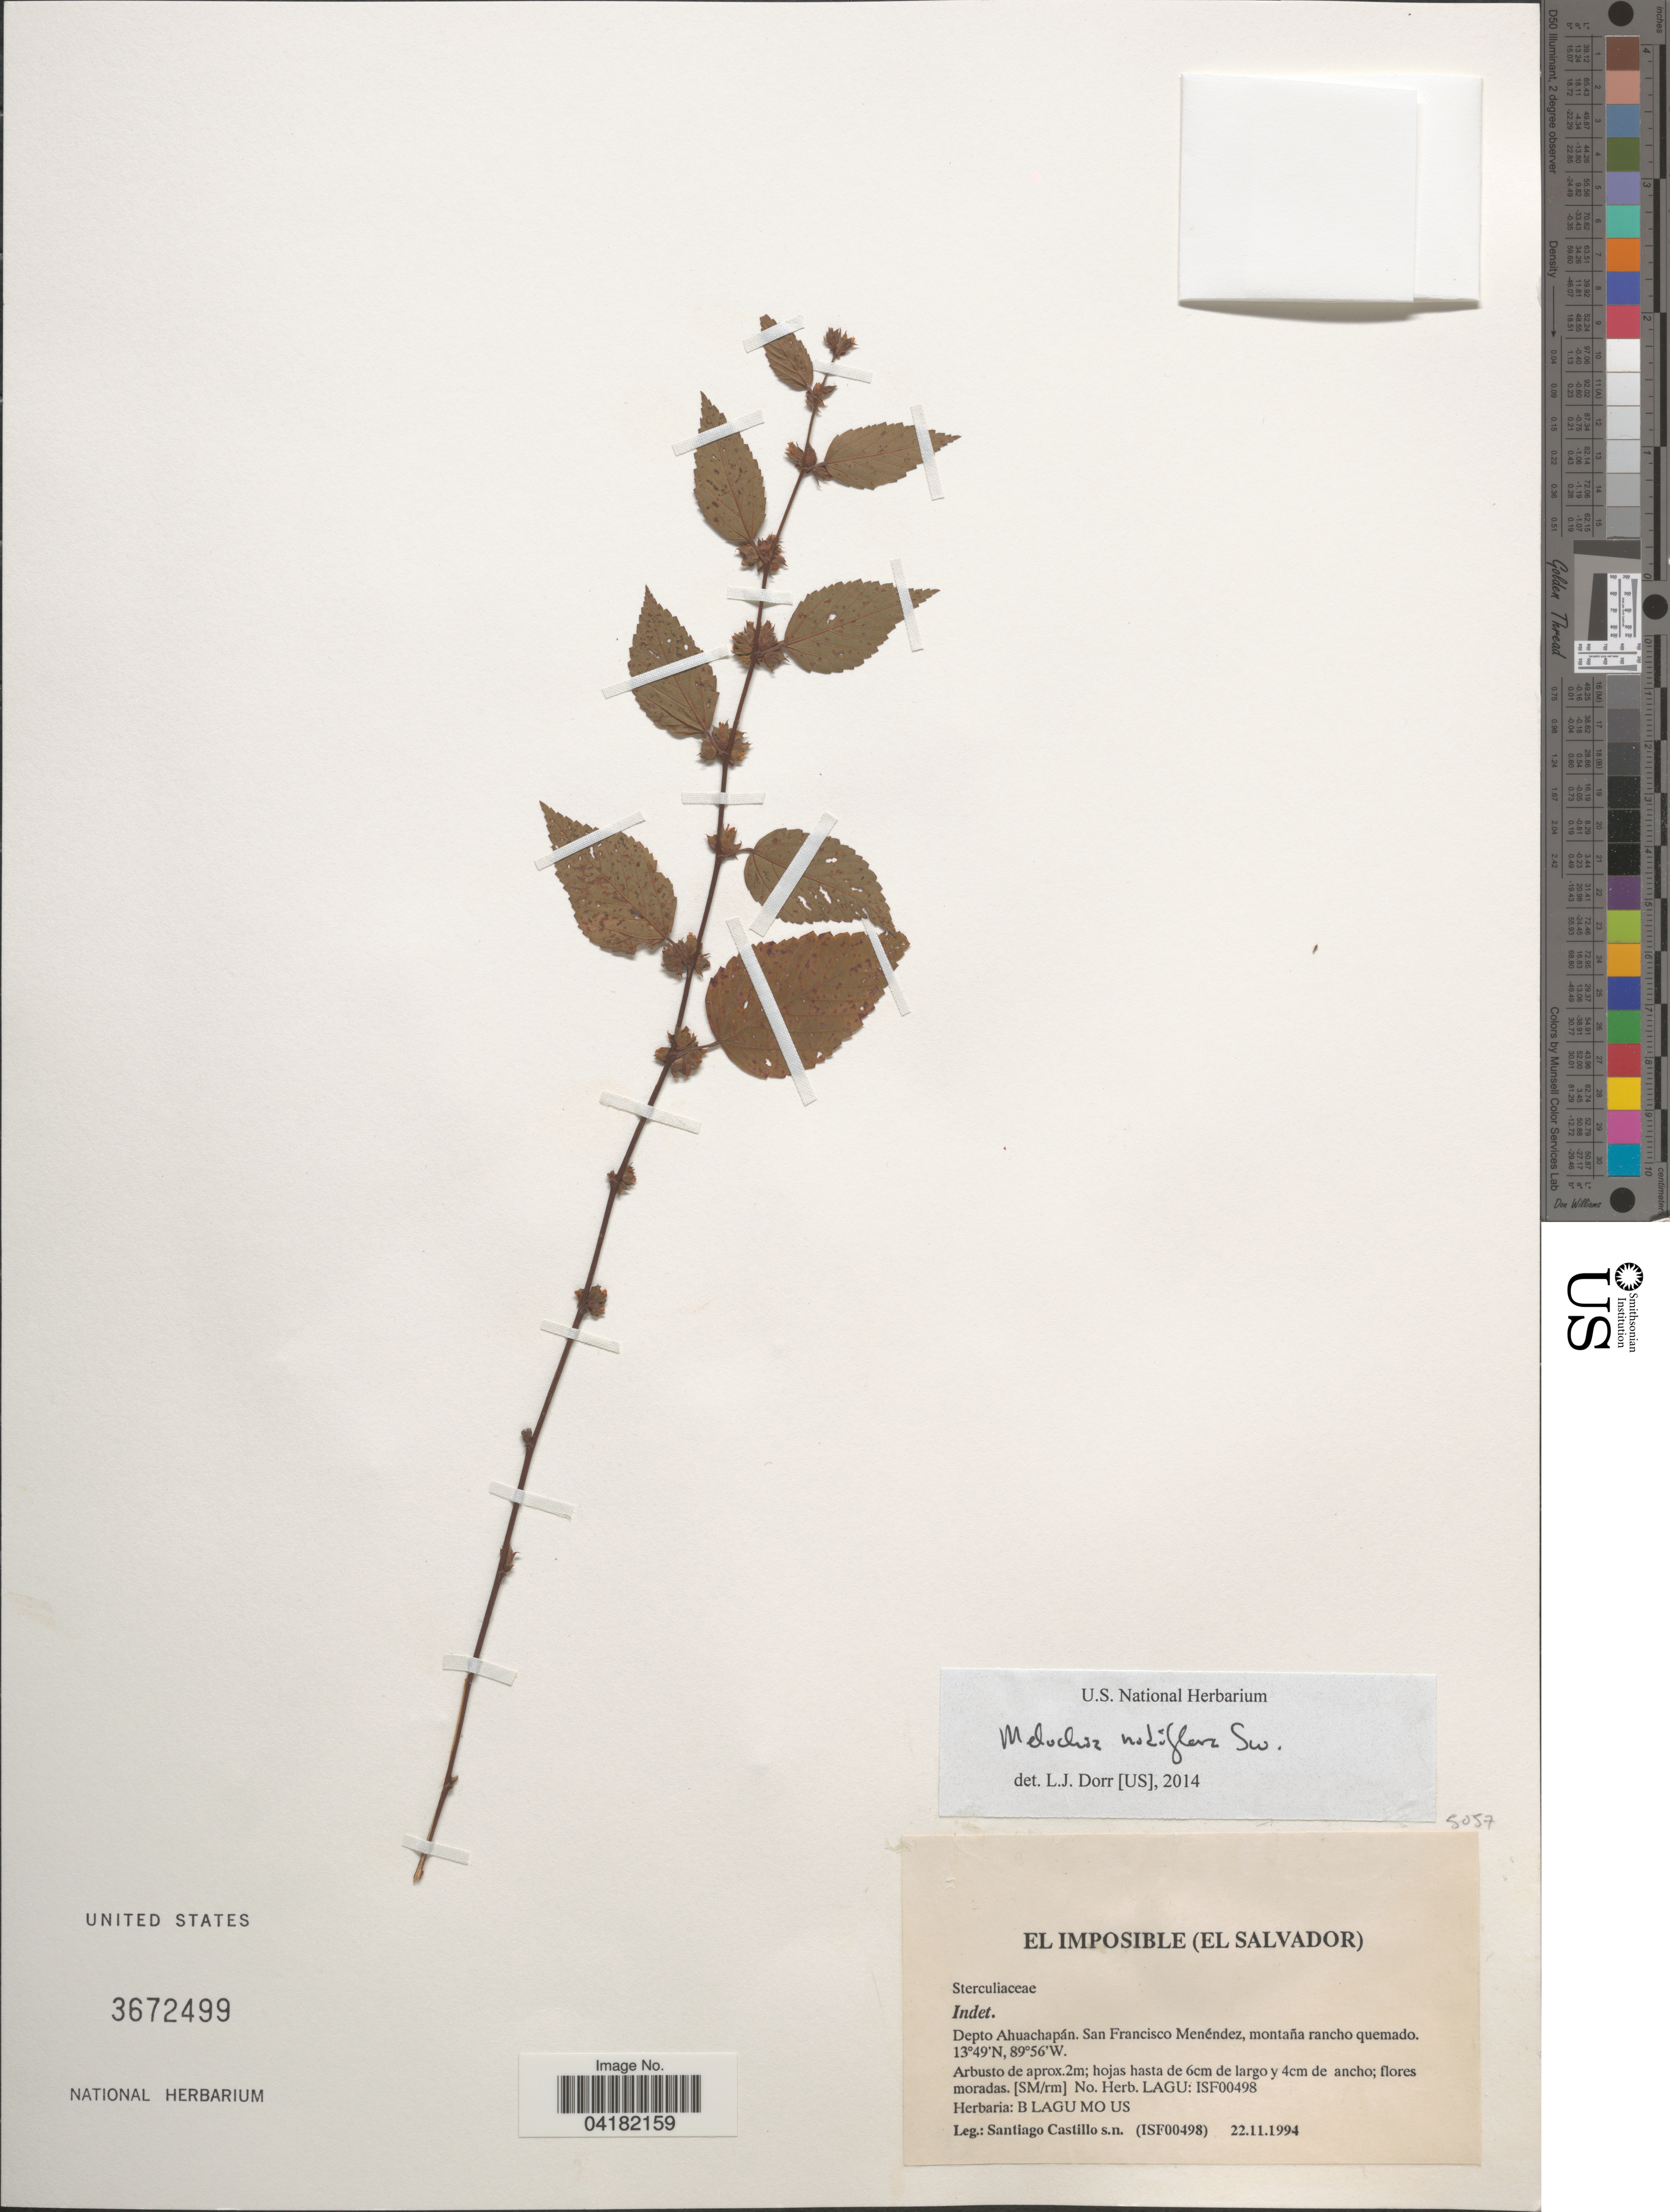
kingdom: Plantae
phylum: Tracheophyta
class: Magnoliopsida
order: Malvales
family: Malvaceae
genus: Melochia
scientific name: Melochia nodiflora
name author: Sw.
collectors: S. Castillo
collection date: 1994-11-22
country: El Salvador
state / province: Ahuachapan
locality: El Imposible. Depto Ahuachapán. San Francisco Menéndez.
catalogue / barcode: US 3672499